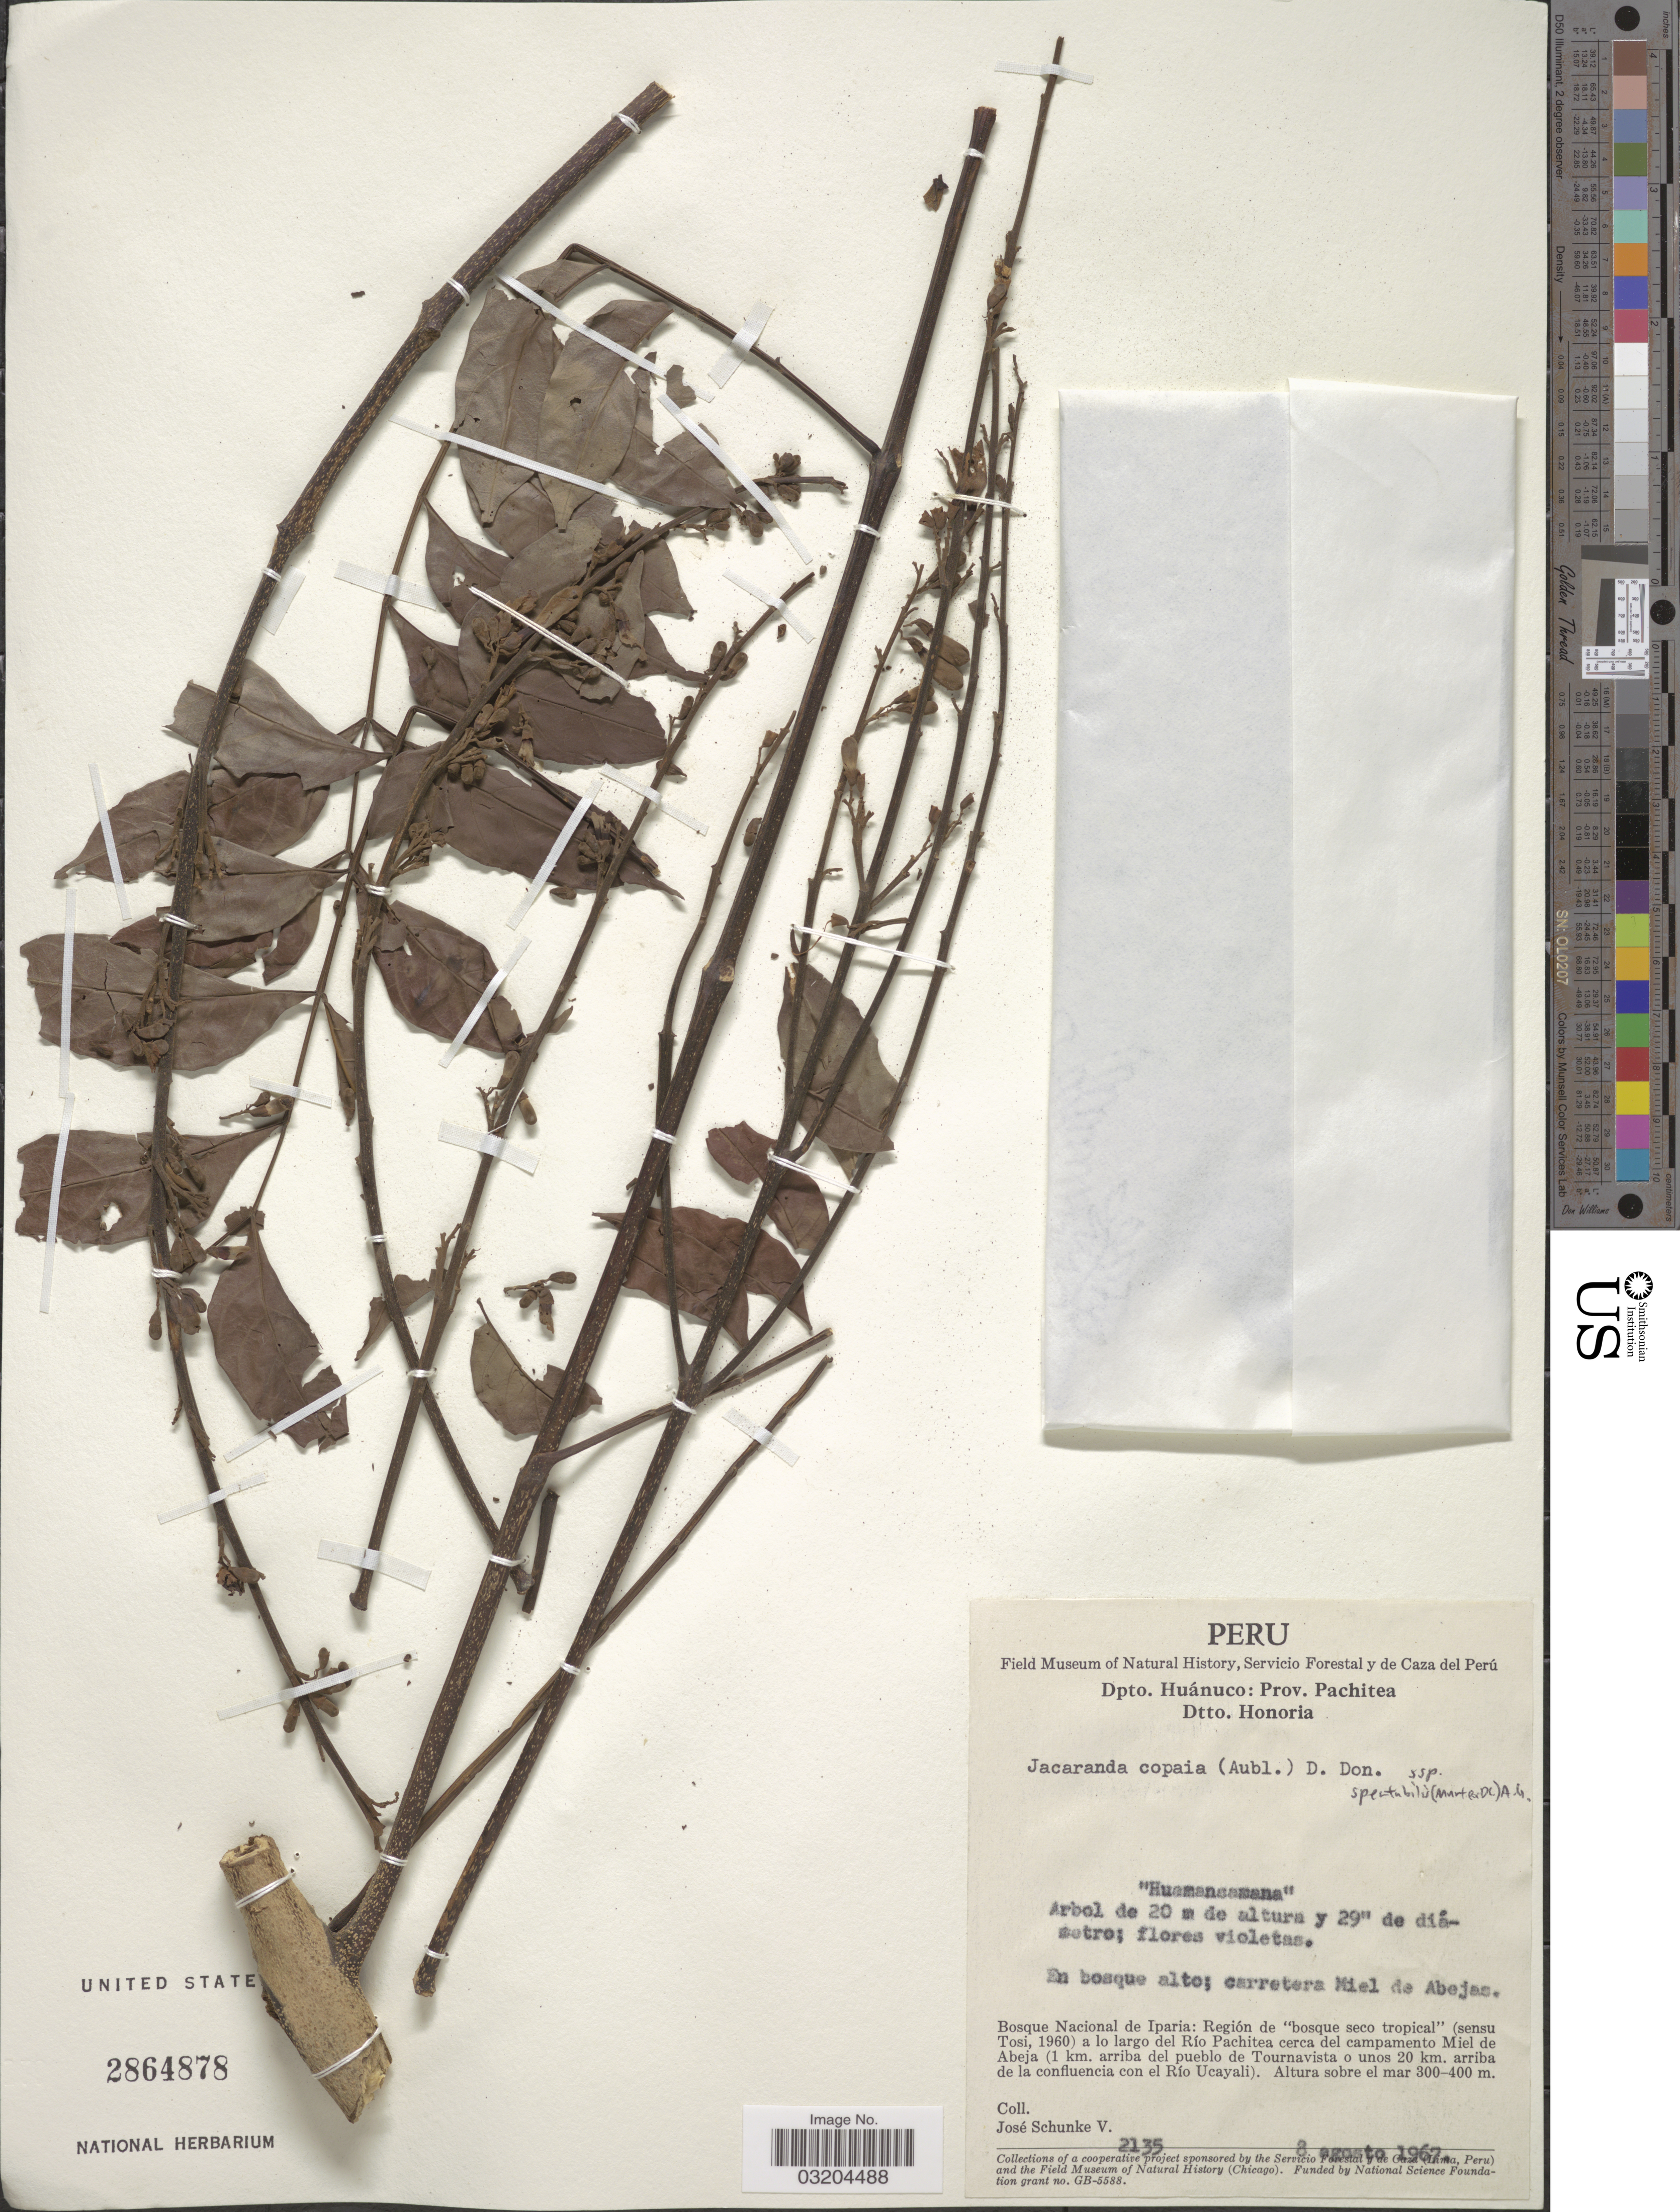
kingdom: Plantae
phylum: Tracheophyta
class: Magnoliopsida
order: Lamiales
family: Bignoniaceae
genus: Jacaranda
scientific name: Jacaranda copaia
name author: (Aubl.) D. Don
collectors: J. Schunke Vigo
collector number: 2135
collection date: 1967-08-08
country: Peru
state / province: Huánuco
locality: Dpto. Huánuco: Prov. Pachitea. Dtto. Honoria. Bosque Nacional de Iparia: Región de "bosque seco tropical" (sensu Tosi, 1960) a lo largo del Río Pachitea cerca del campamento Miel de Abeja (1 km. arriba del pueblo de Tournavista o unos 20 km. arriba de la confluencia con el Río Ucayali). Carretera Miel de Abejas.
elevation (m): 300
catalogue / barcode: US 2864878